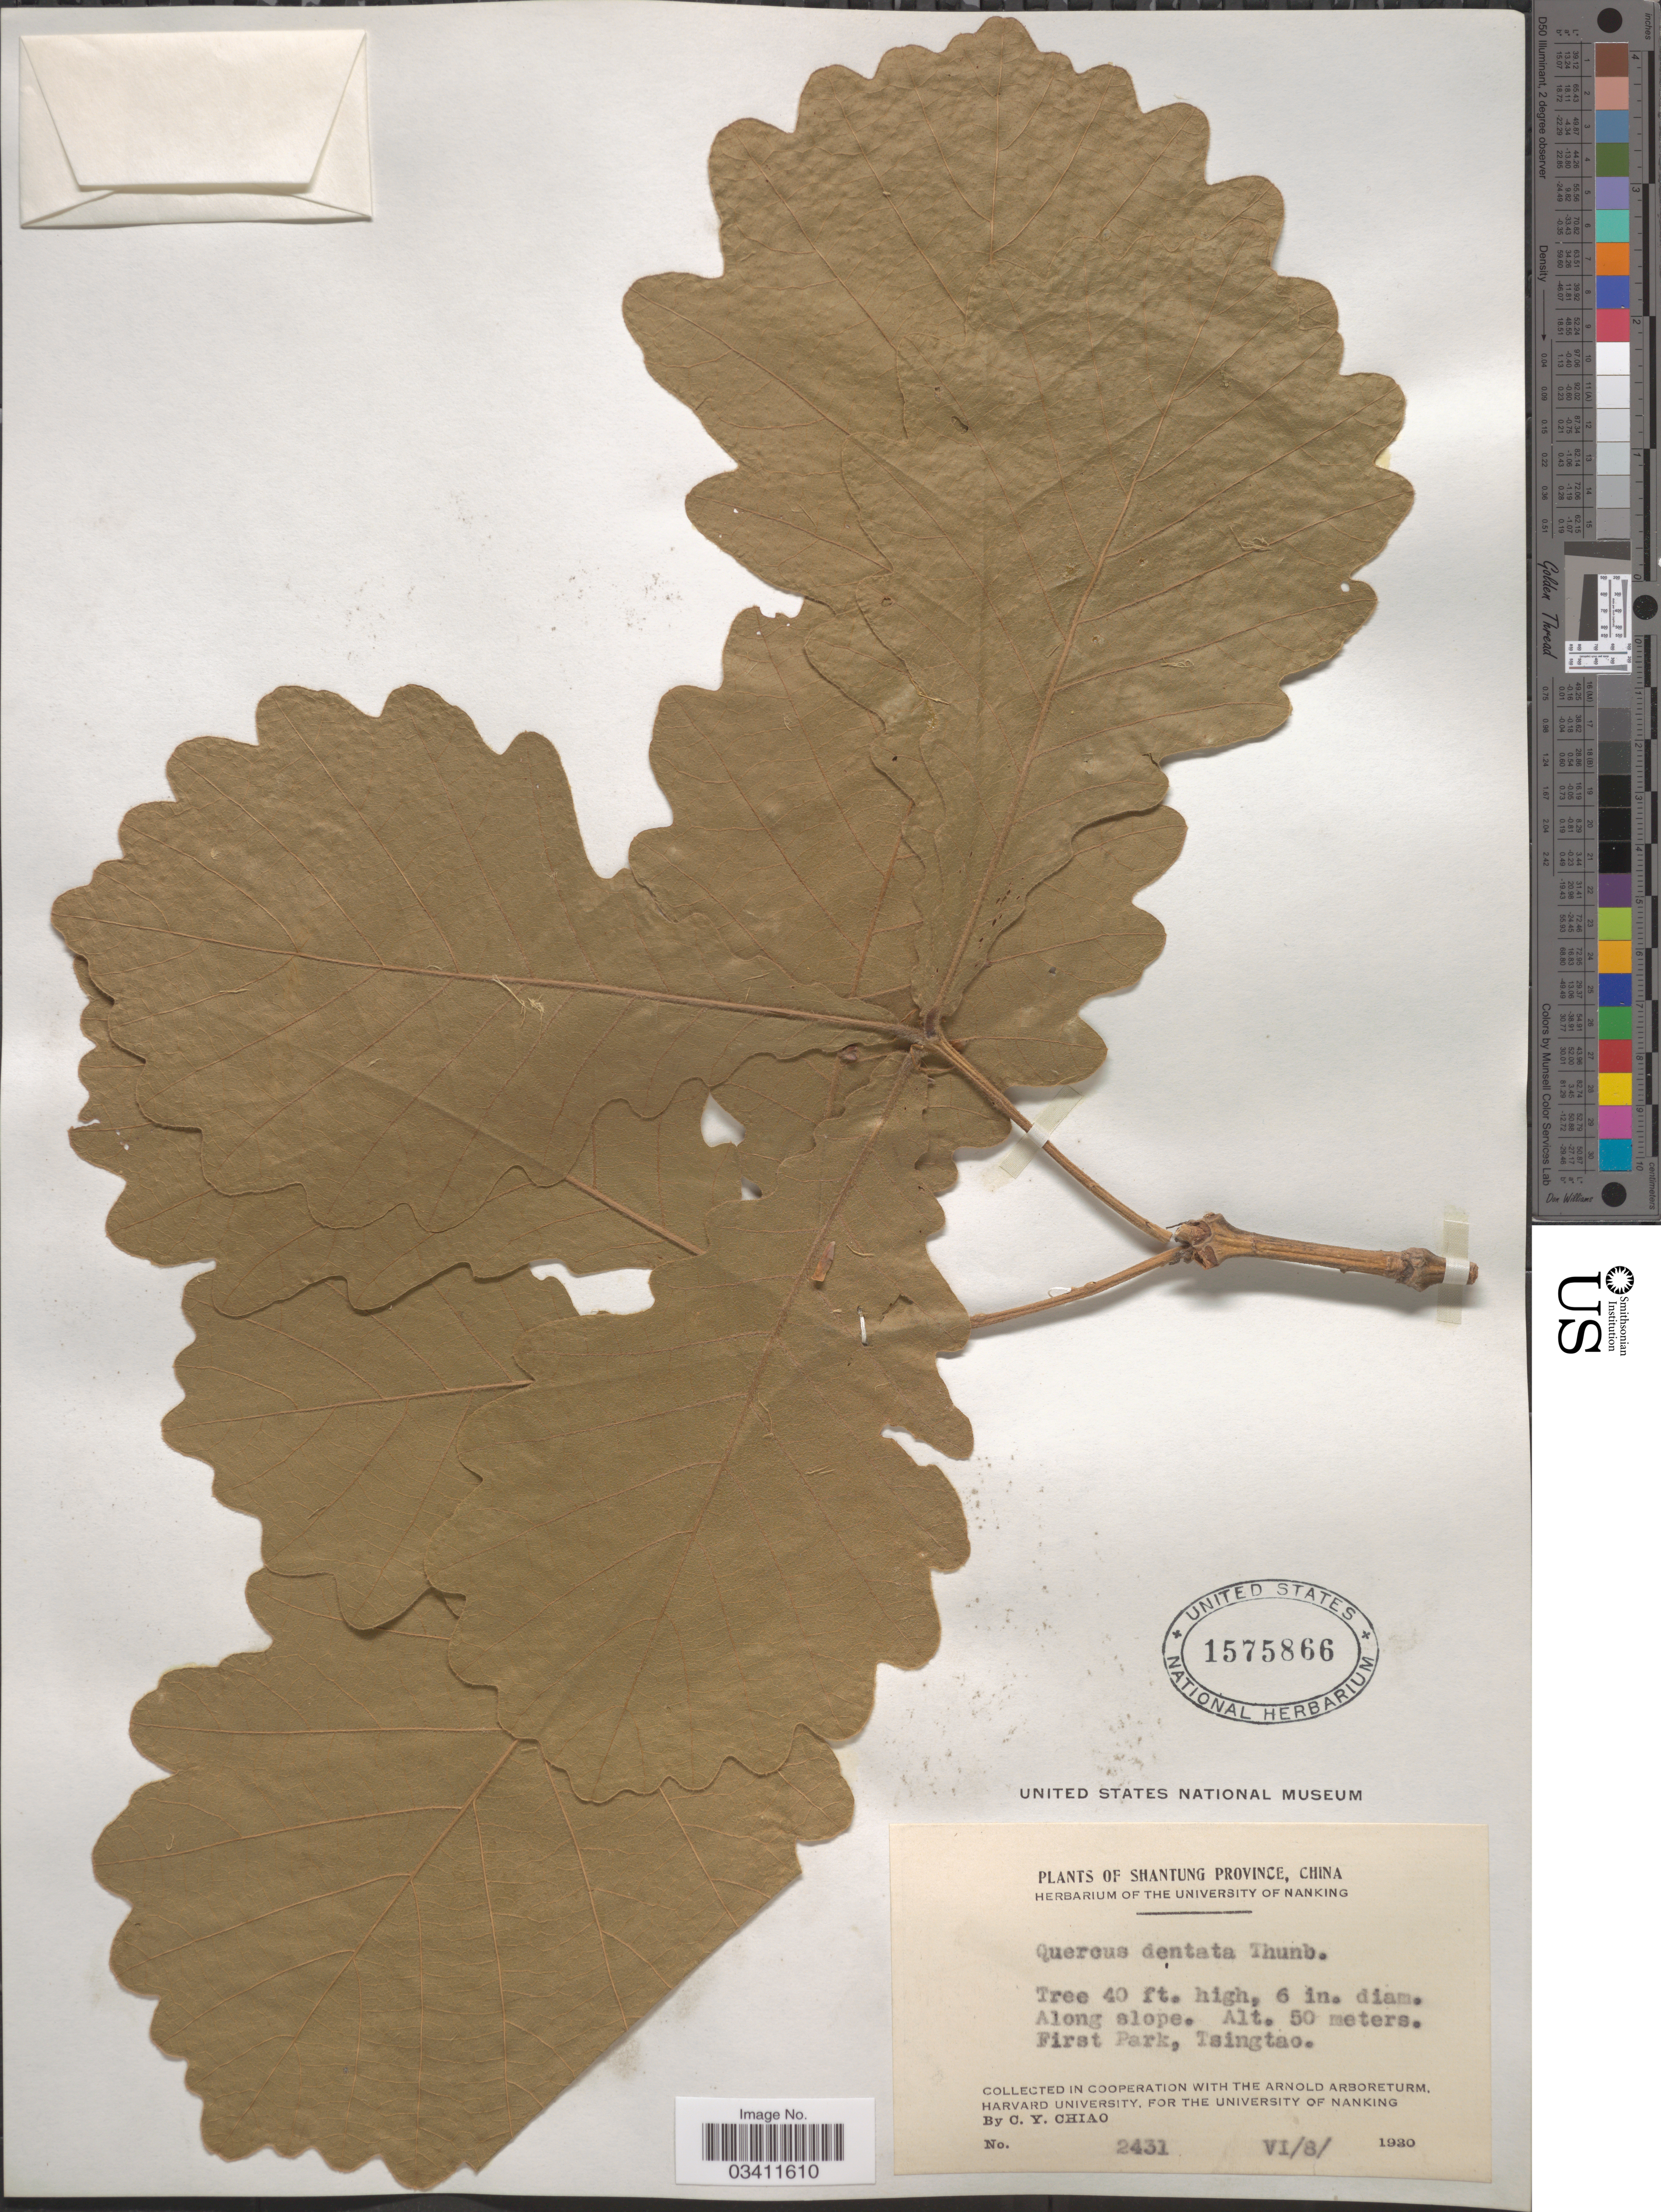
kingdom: Plantae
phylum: Tracheophyta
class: Magnoliopsida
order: Fagales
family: Fagaceae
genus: Quercus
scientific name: Quercus dentata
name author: Thunb.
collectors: C. Y. Chiao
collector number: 2431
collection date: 1930-06-08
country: China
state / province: Shandong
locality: Shantung Province. Along slope. First Park, Tsingtao.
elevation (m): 50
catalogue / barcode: US 1575866